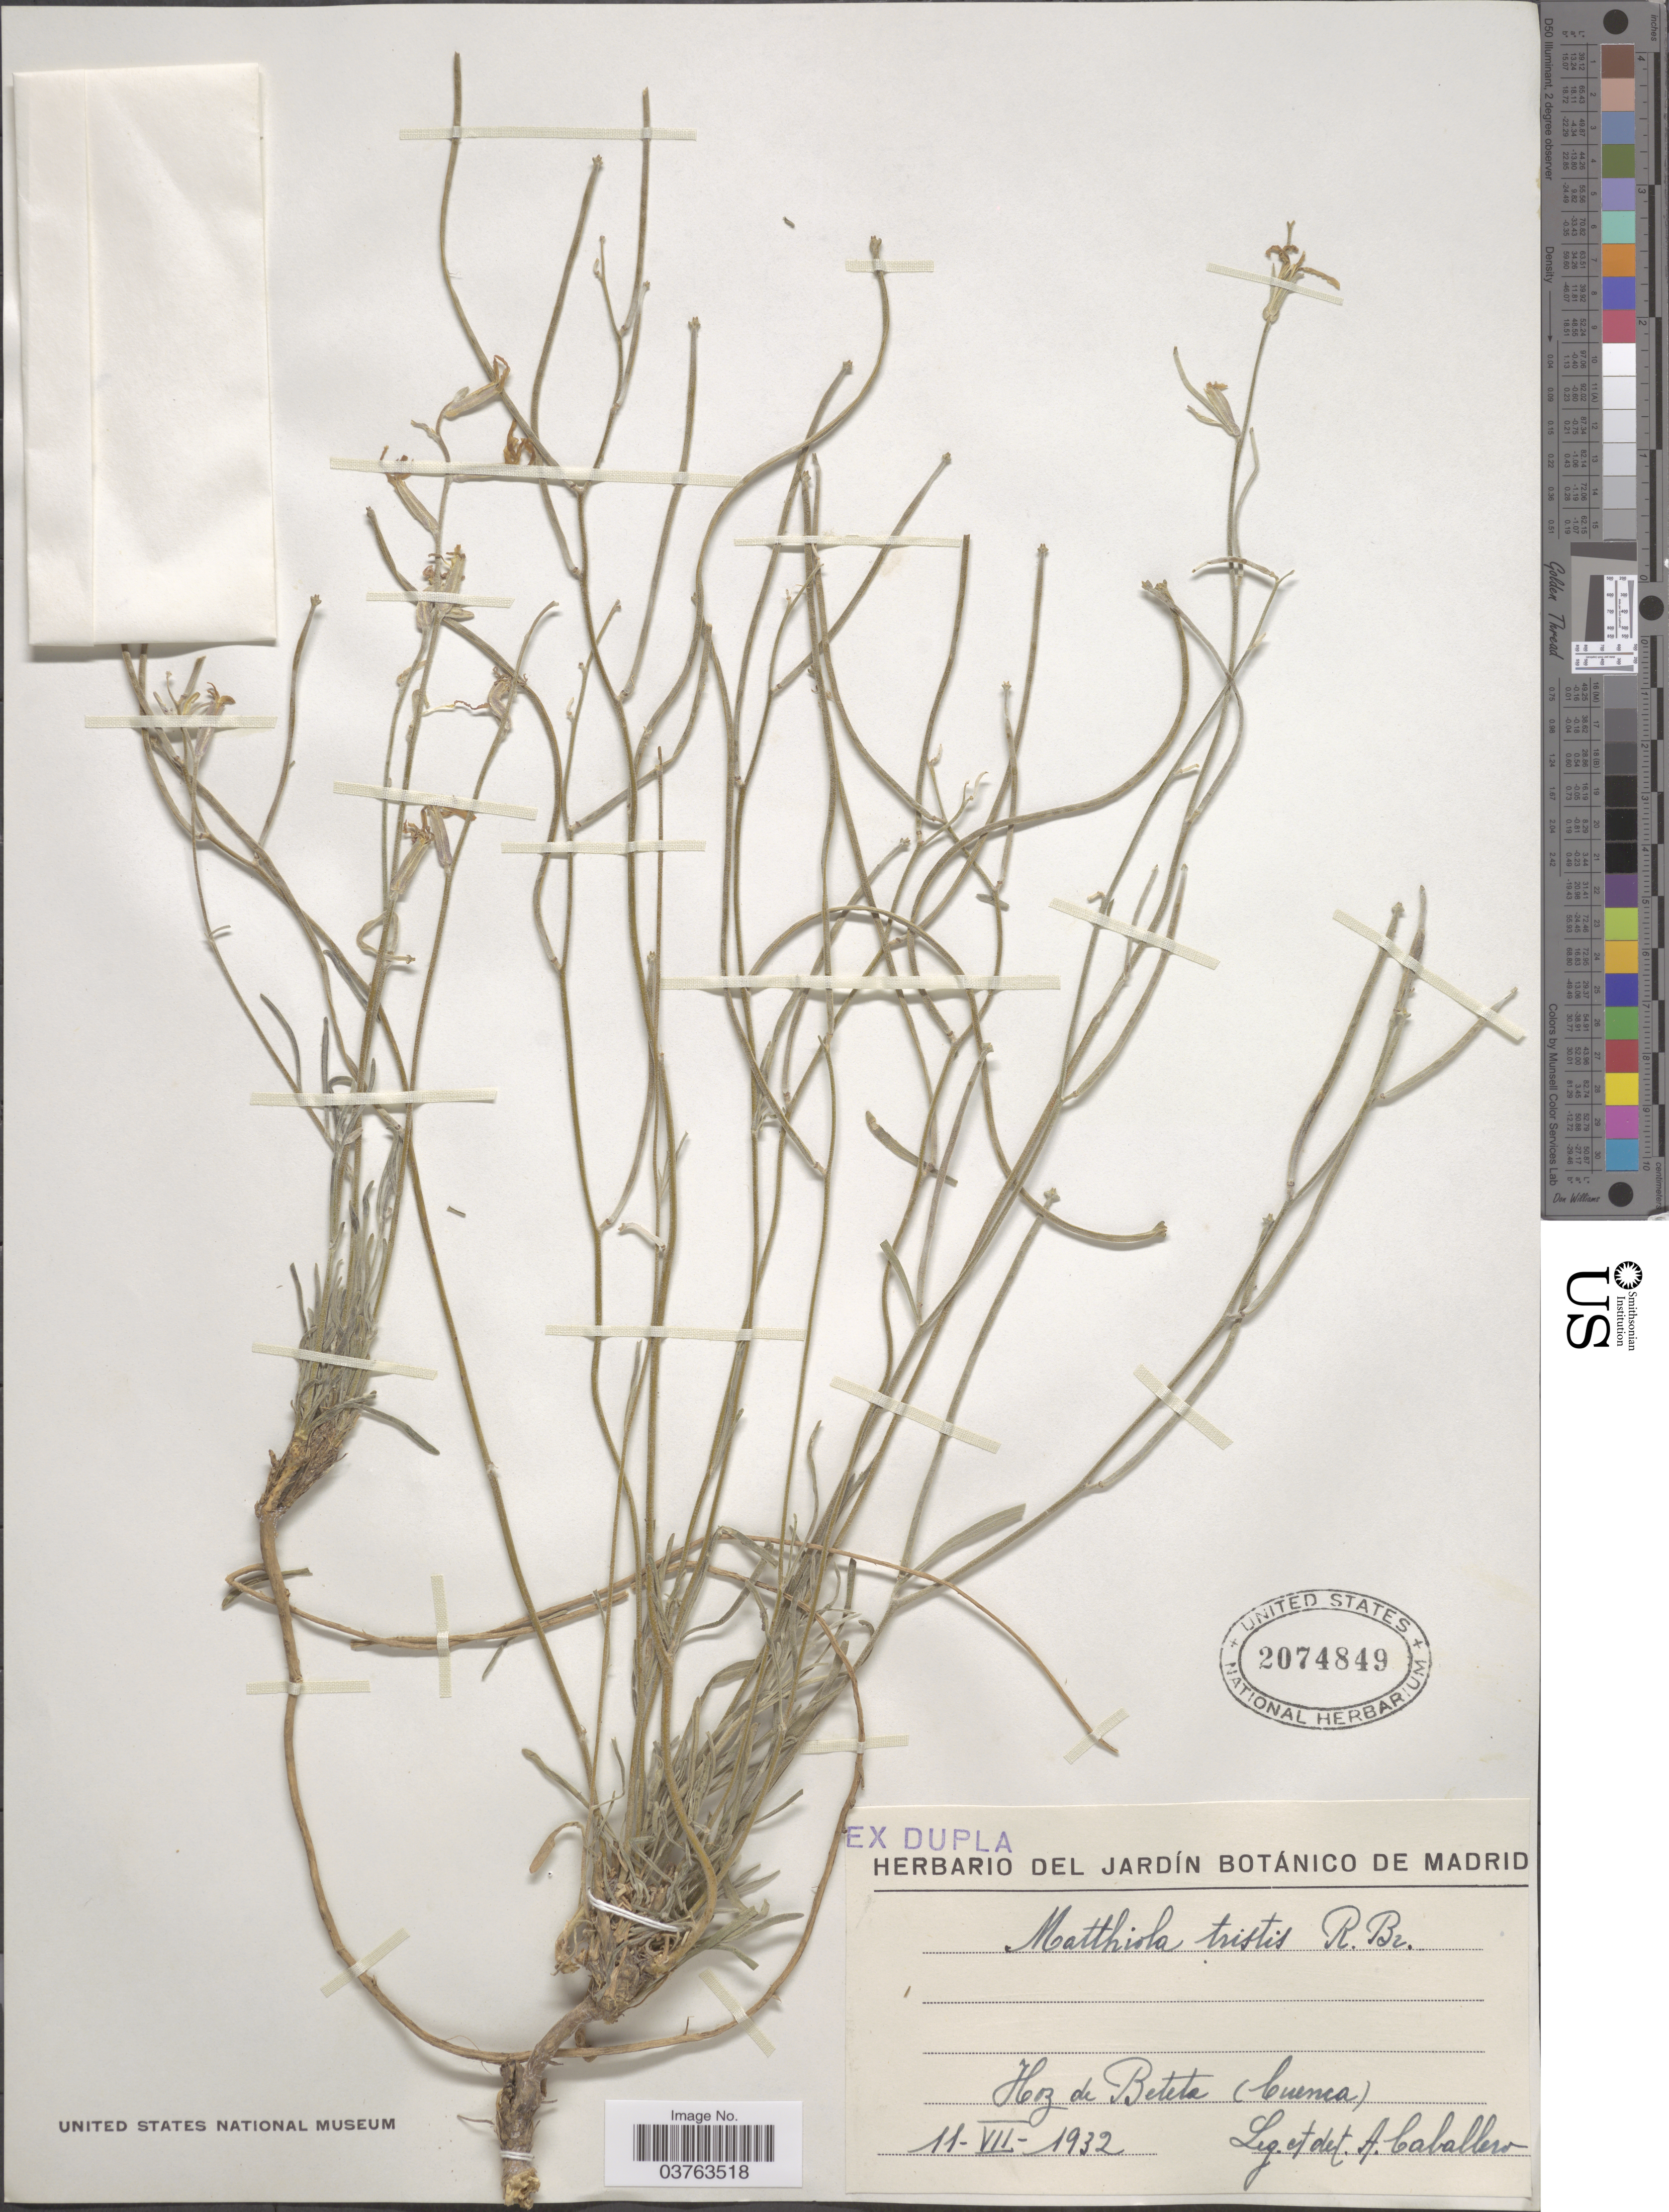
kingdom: Plantae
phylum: Tracheophyta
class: Magnoliopsida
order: Brassicales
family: Brassicaceae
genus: Matthiola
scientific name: Matthiola tristis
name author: (L.) W.T. Aiton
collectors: A. Caballero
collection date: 1932-07-11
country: Spain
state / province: Madrid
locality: Hoz de Beteta (Cuenca).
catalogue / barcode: US 2074849